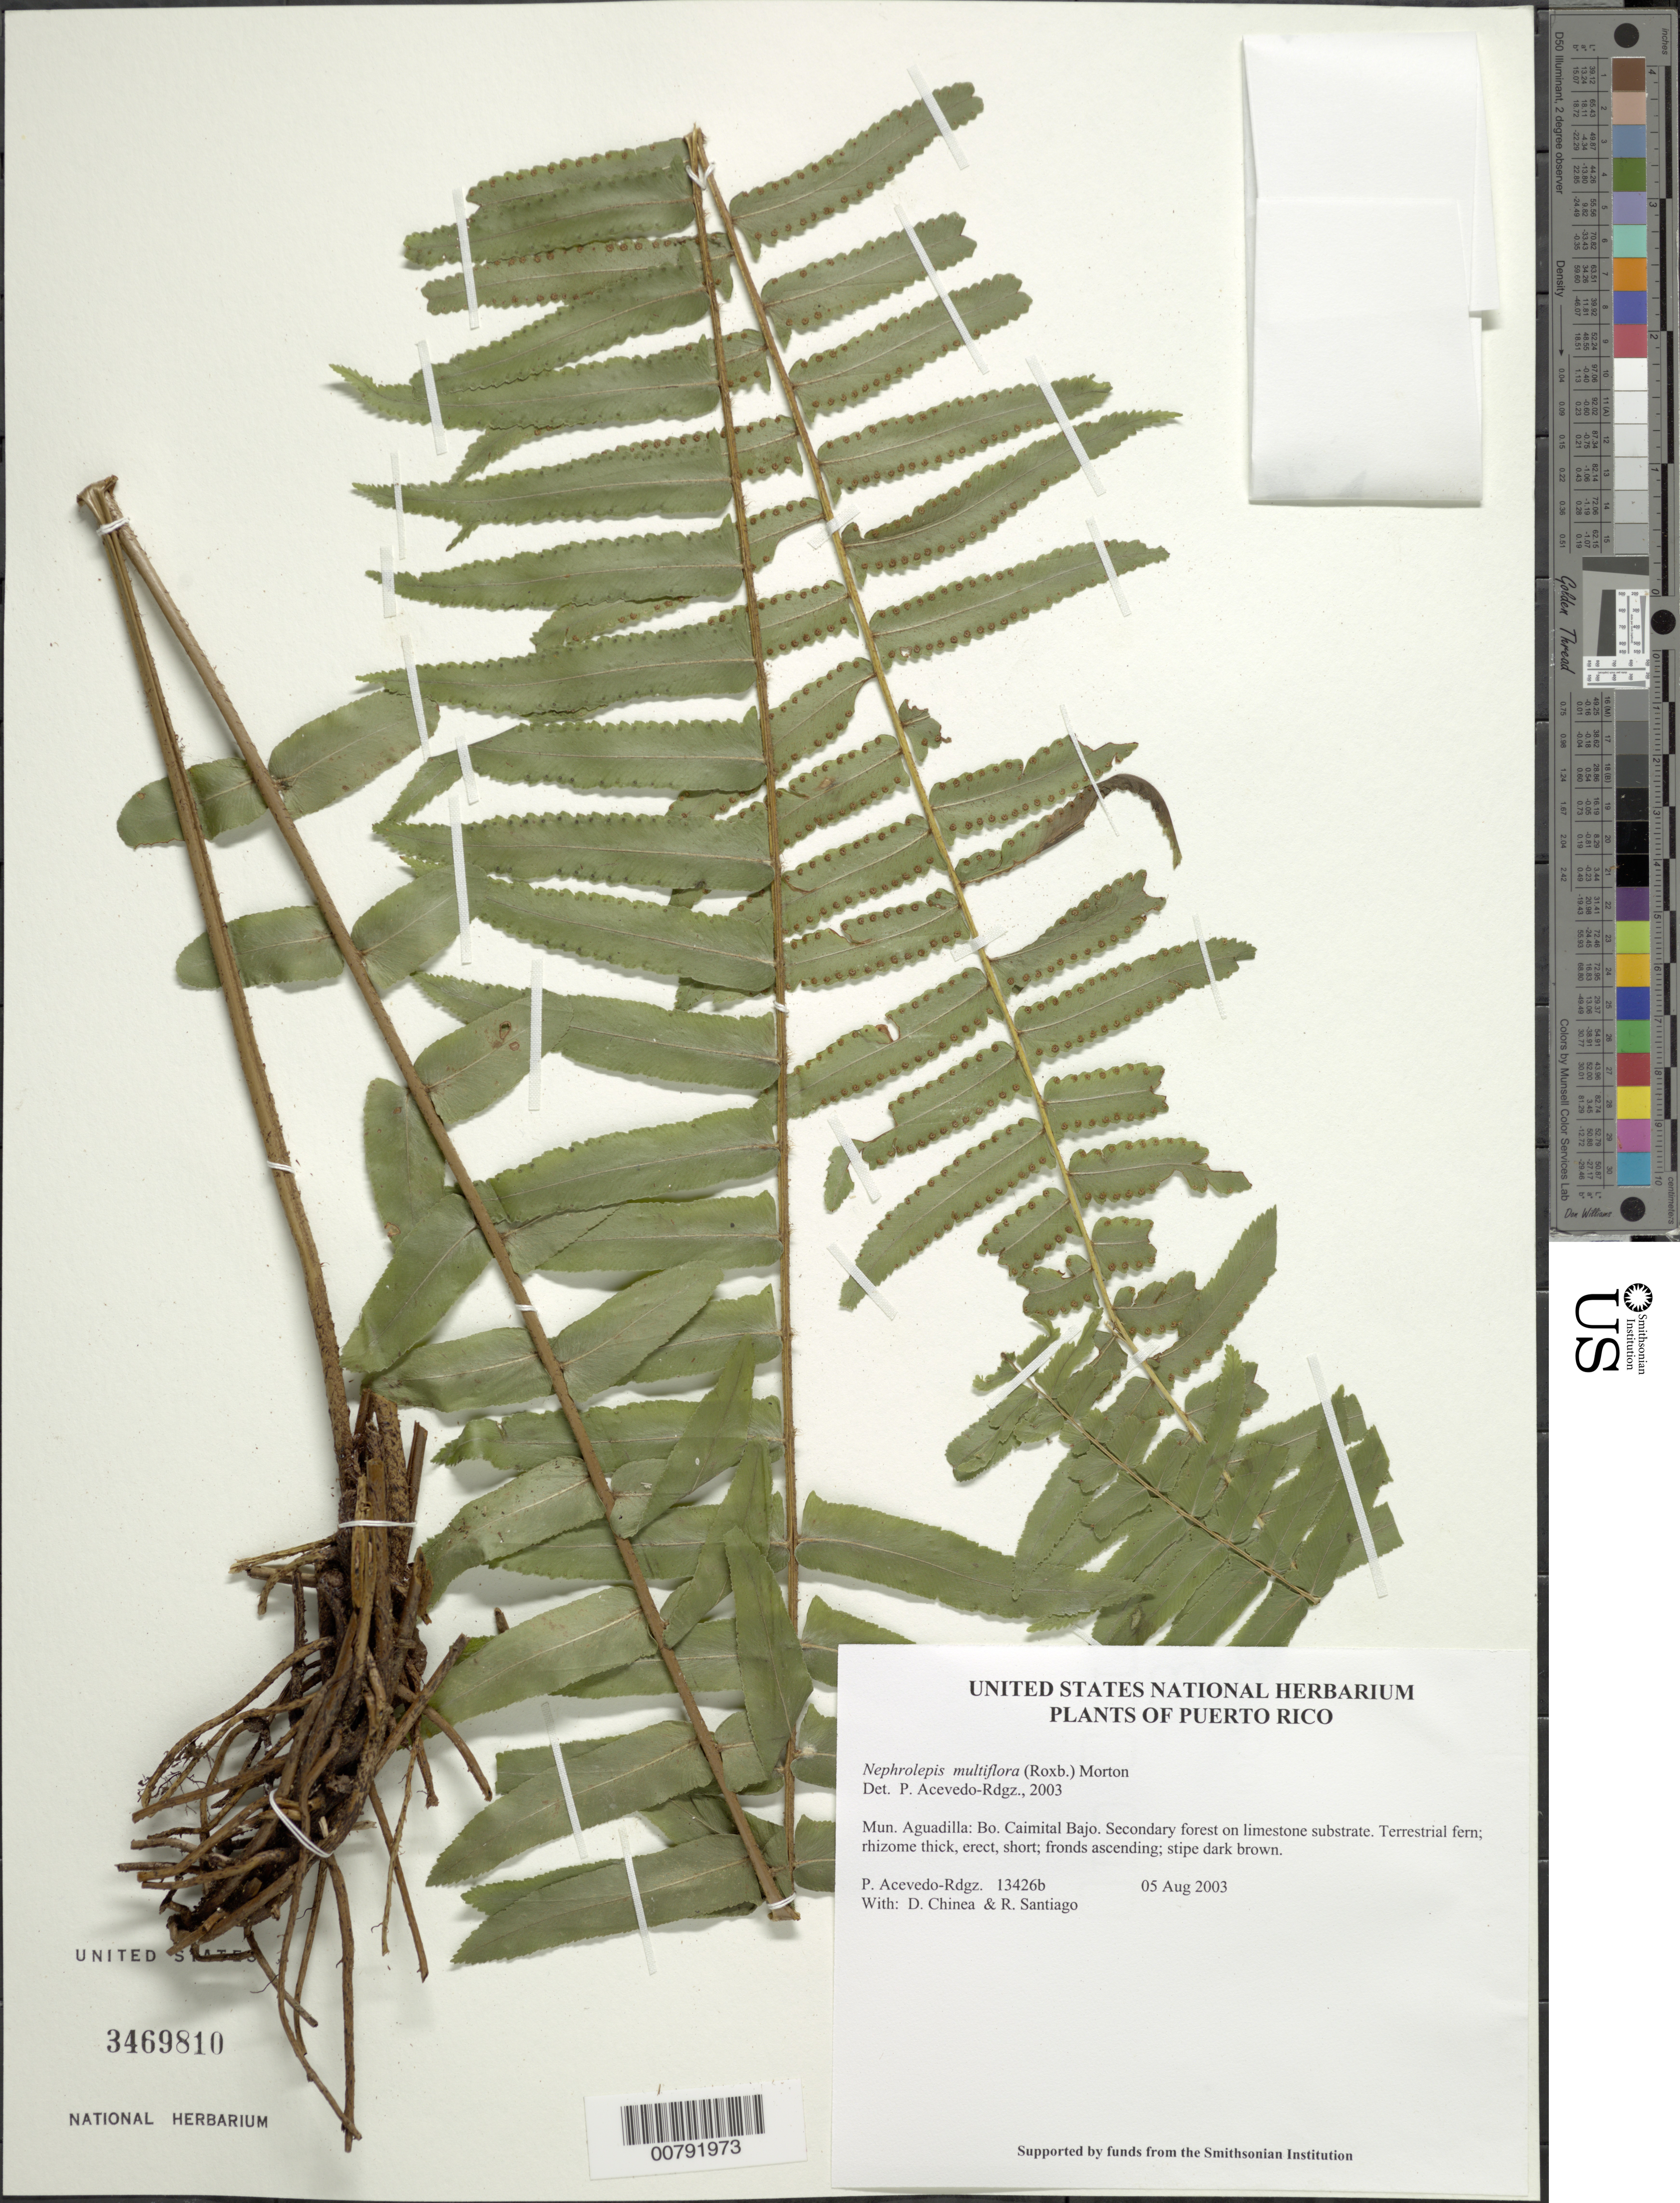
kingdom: Plantae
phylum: Tracheophyta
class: Polypodiopsida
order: Polypodiales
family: Nephrolepidaceae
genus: Nephrolepis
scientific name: Nephrolepis multiflora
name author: (Roxb.) F.M. Jarrett ex C.V. Morton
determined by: Acevedo-Rodríguez, P., (BOT), Smithsonian Institution - National Museum of Natural History (UNITED STATES)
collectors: P. Acevedo-Rodr., D. Chinea & R. Santiago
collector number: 3426 b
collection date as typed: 05 Aug 2003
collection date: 2003-08-05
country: Puerto Rico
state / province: Aguadilla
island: Puerto Rico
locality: Mun. Aguadilla: Bo. Caimital Bajo.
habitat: Secondary forest on limestone substrate.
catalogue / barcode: US 3469810